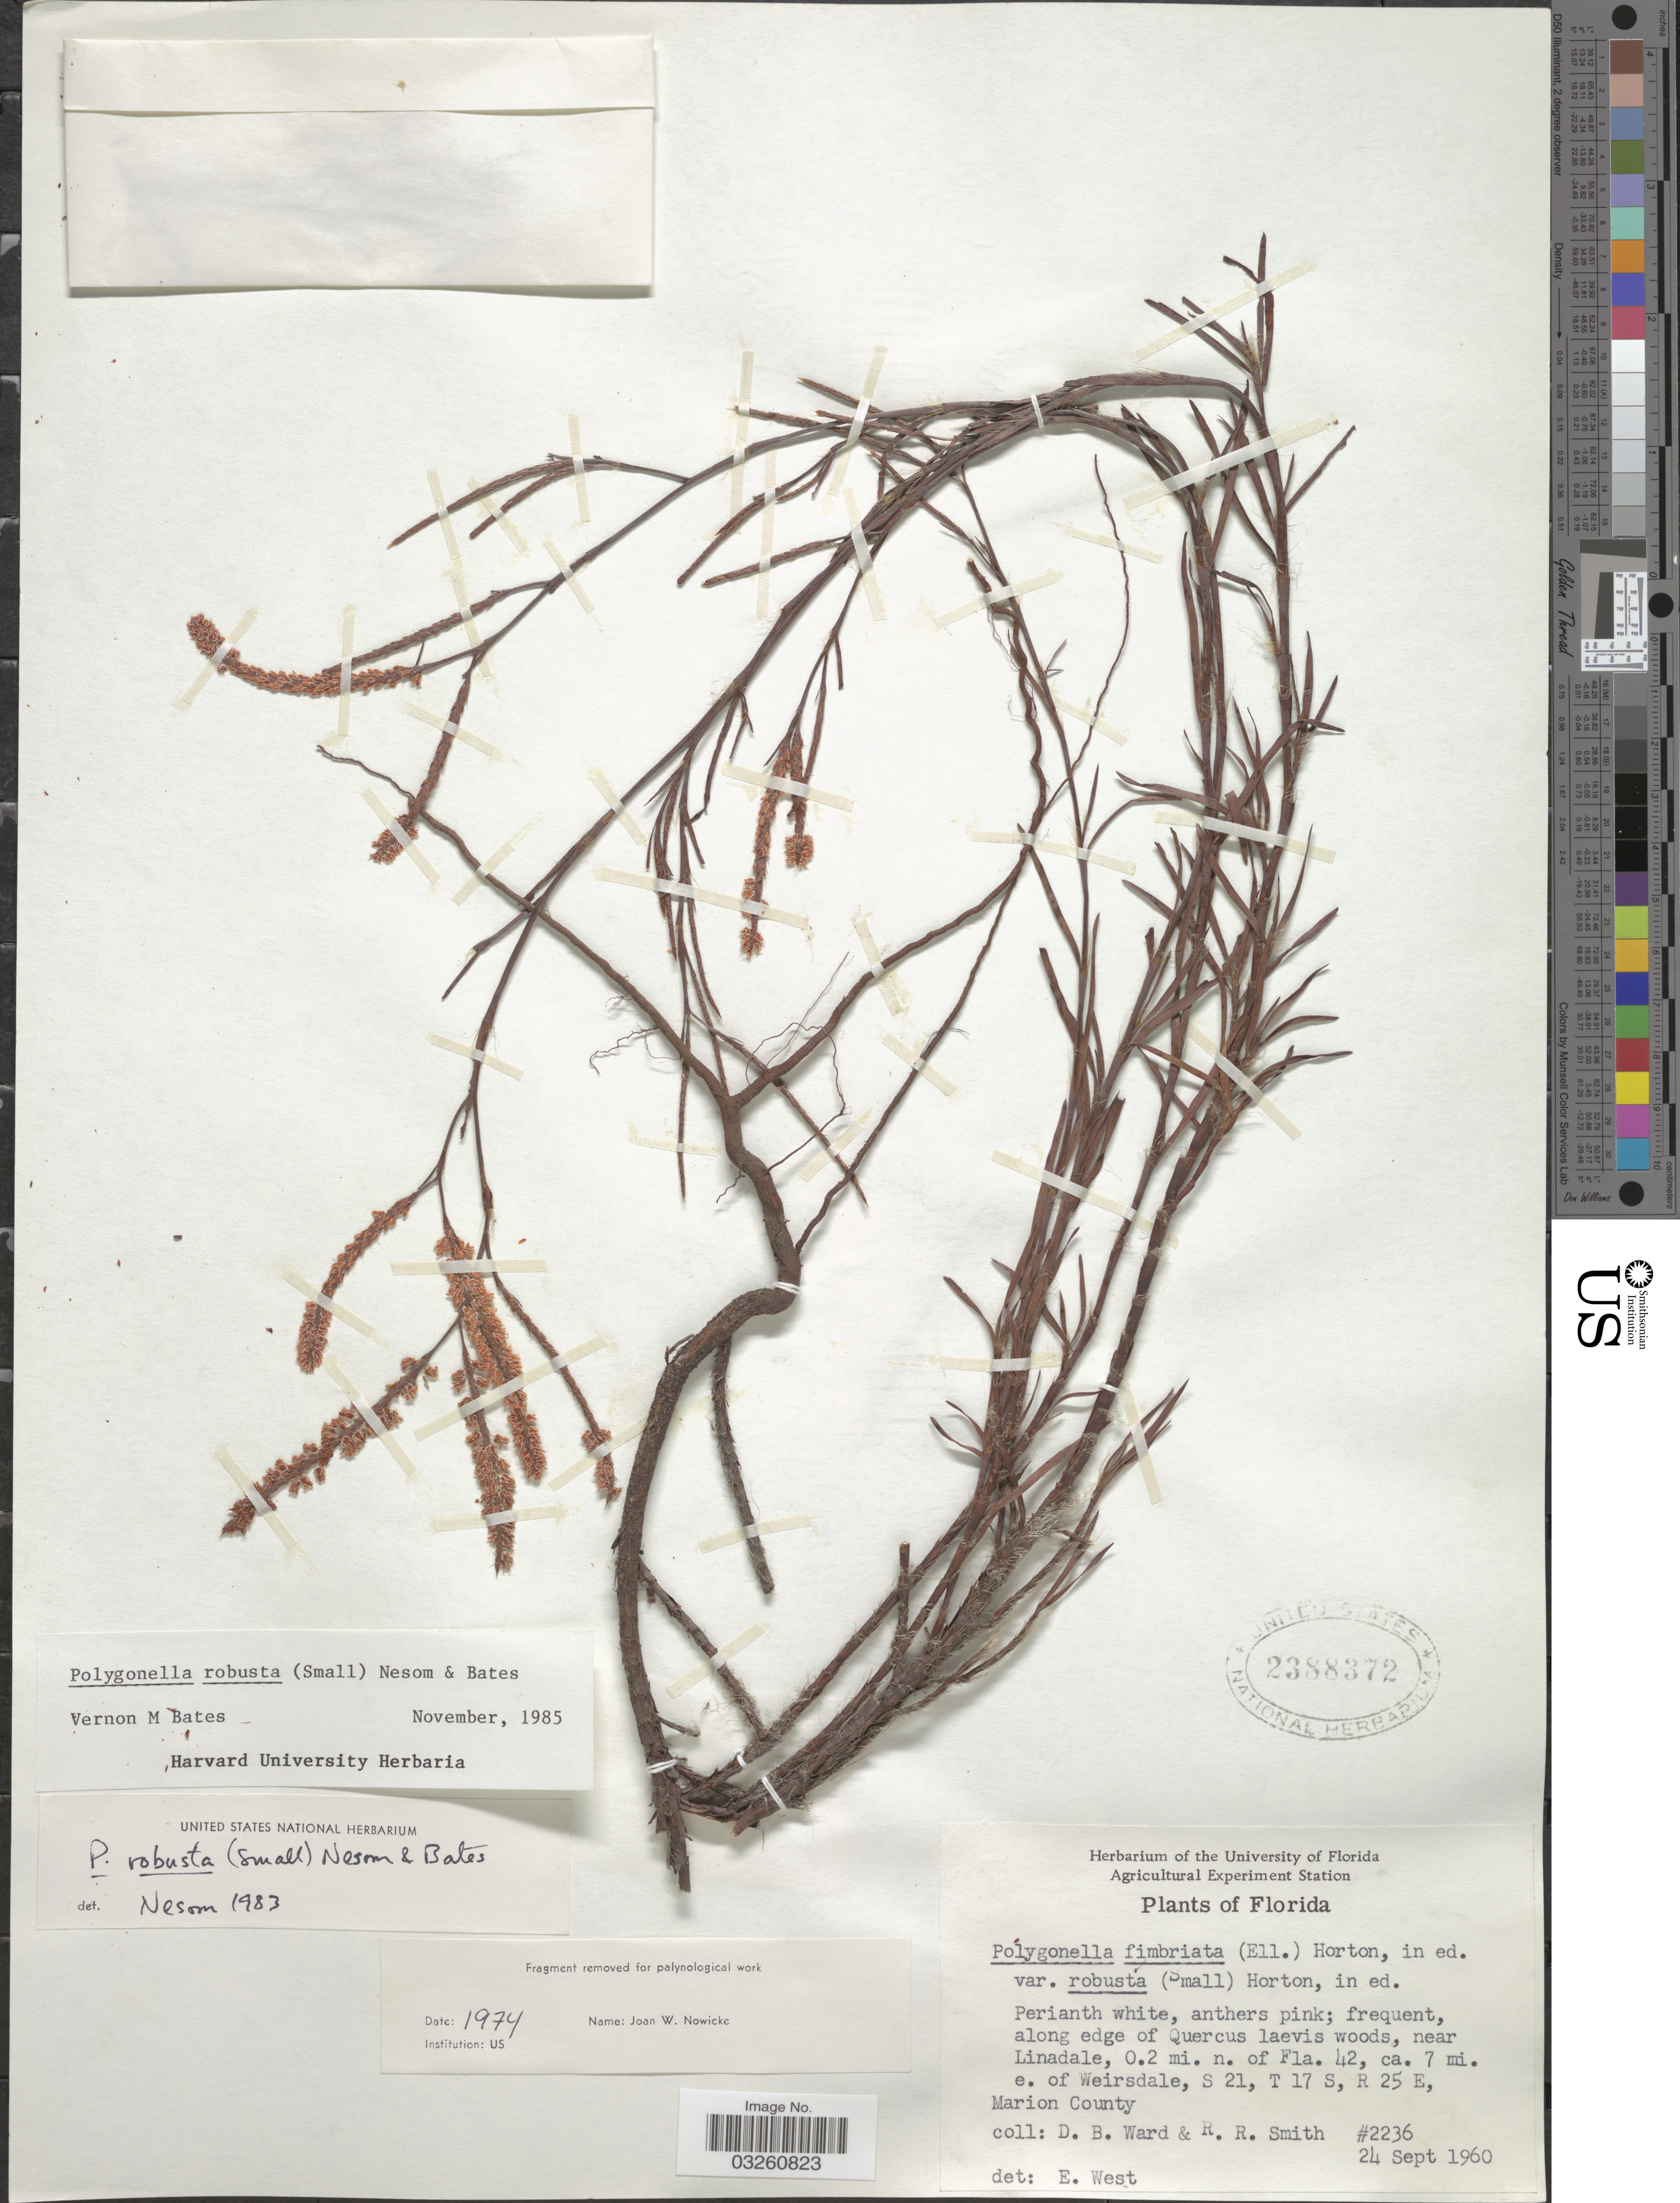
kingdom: Plantae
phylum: Tracheophyta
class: Magnoliopsida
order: Caryophyllales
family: Polygonaceae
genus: Polygonella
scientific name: Polygonella robusta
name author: (Small) G.L. Nesom & V.M. Bates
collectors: D. B. Ward & R. Smith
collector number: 2236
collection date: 1960-09-24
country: United States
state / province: Florida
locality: Near Linadale, 0.2 mi. n. of Fla. 42, ca. 7 mi. e. of Weirsdale, S 21, T 17 S, R 25 E, Marion County.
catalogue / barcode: US 2388372